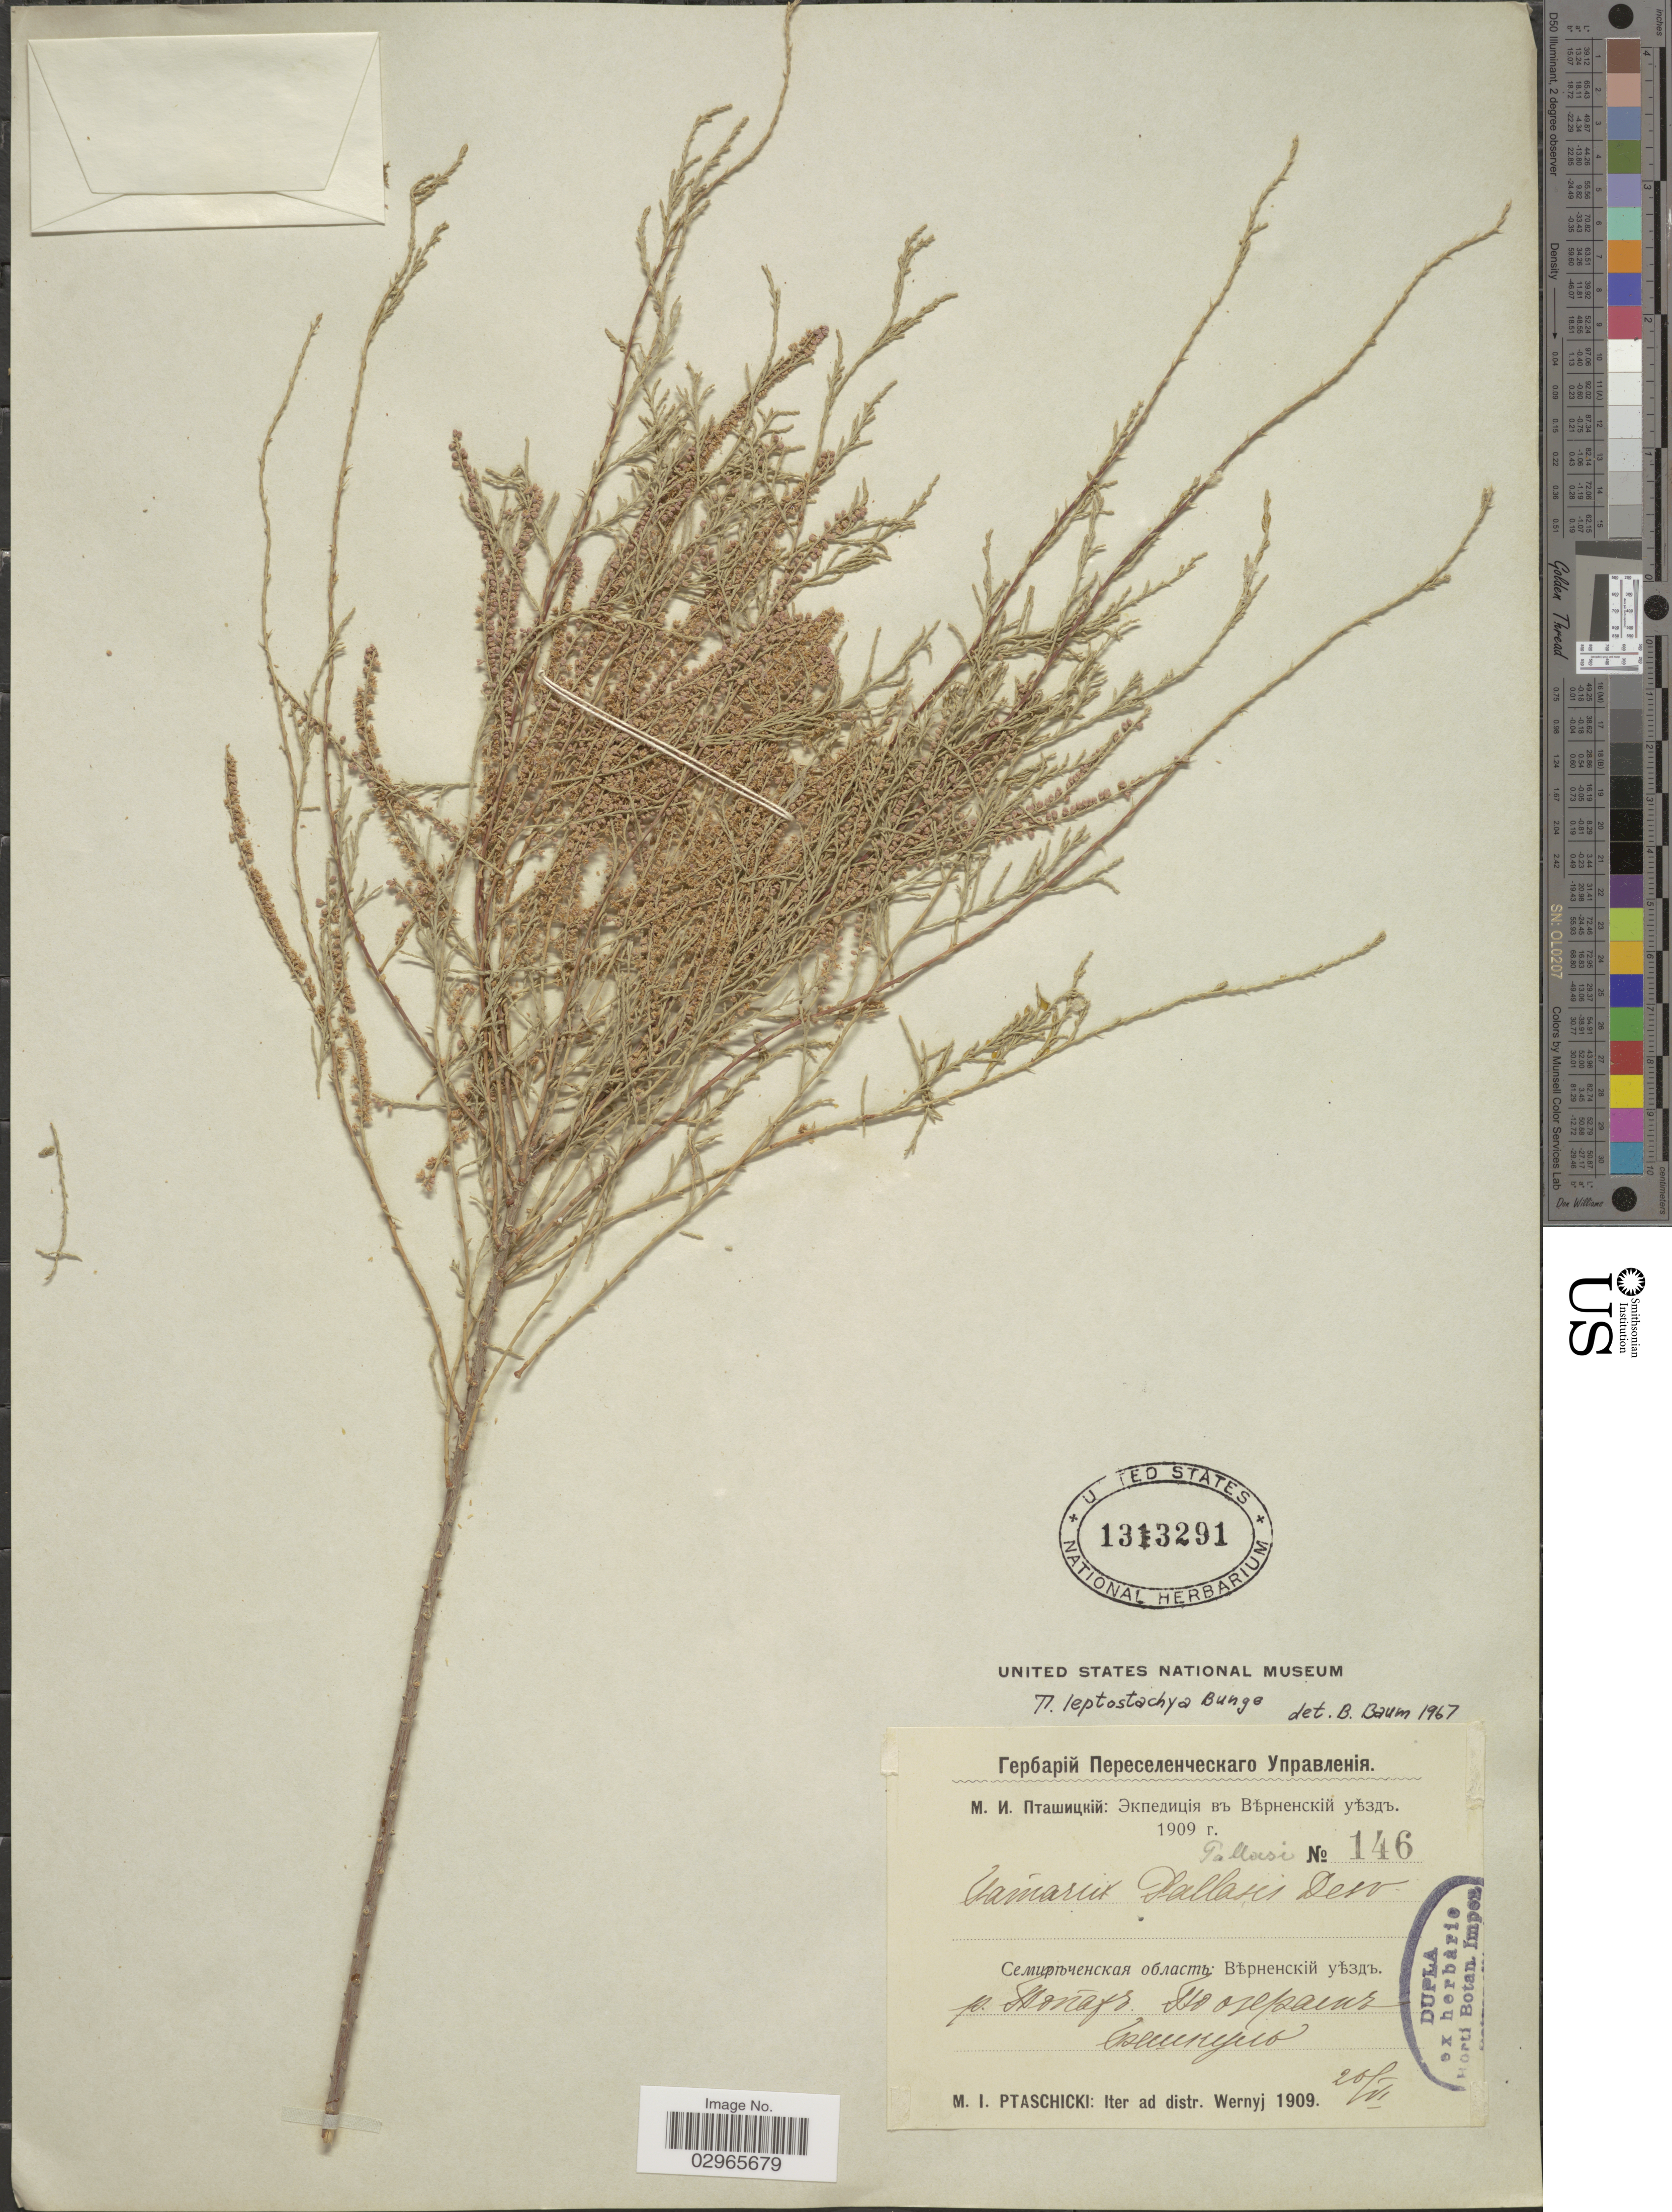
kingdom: Plantae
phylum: Tracheophyta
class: Magnoliopsida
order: Caryophyllales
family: Tamaricaceae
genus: Tamarix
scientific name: Tamarix leptostachya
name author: Bunge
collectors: M. Ptashitsky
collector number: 146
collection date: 1909-06-20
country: Uzbekistan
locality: Beshkul, Topar River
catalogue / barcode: US 1313291